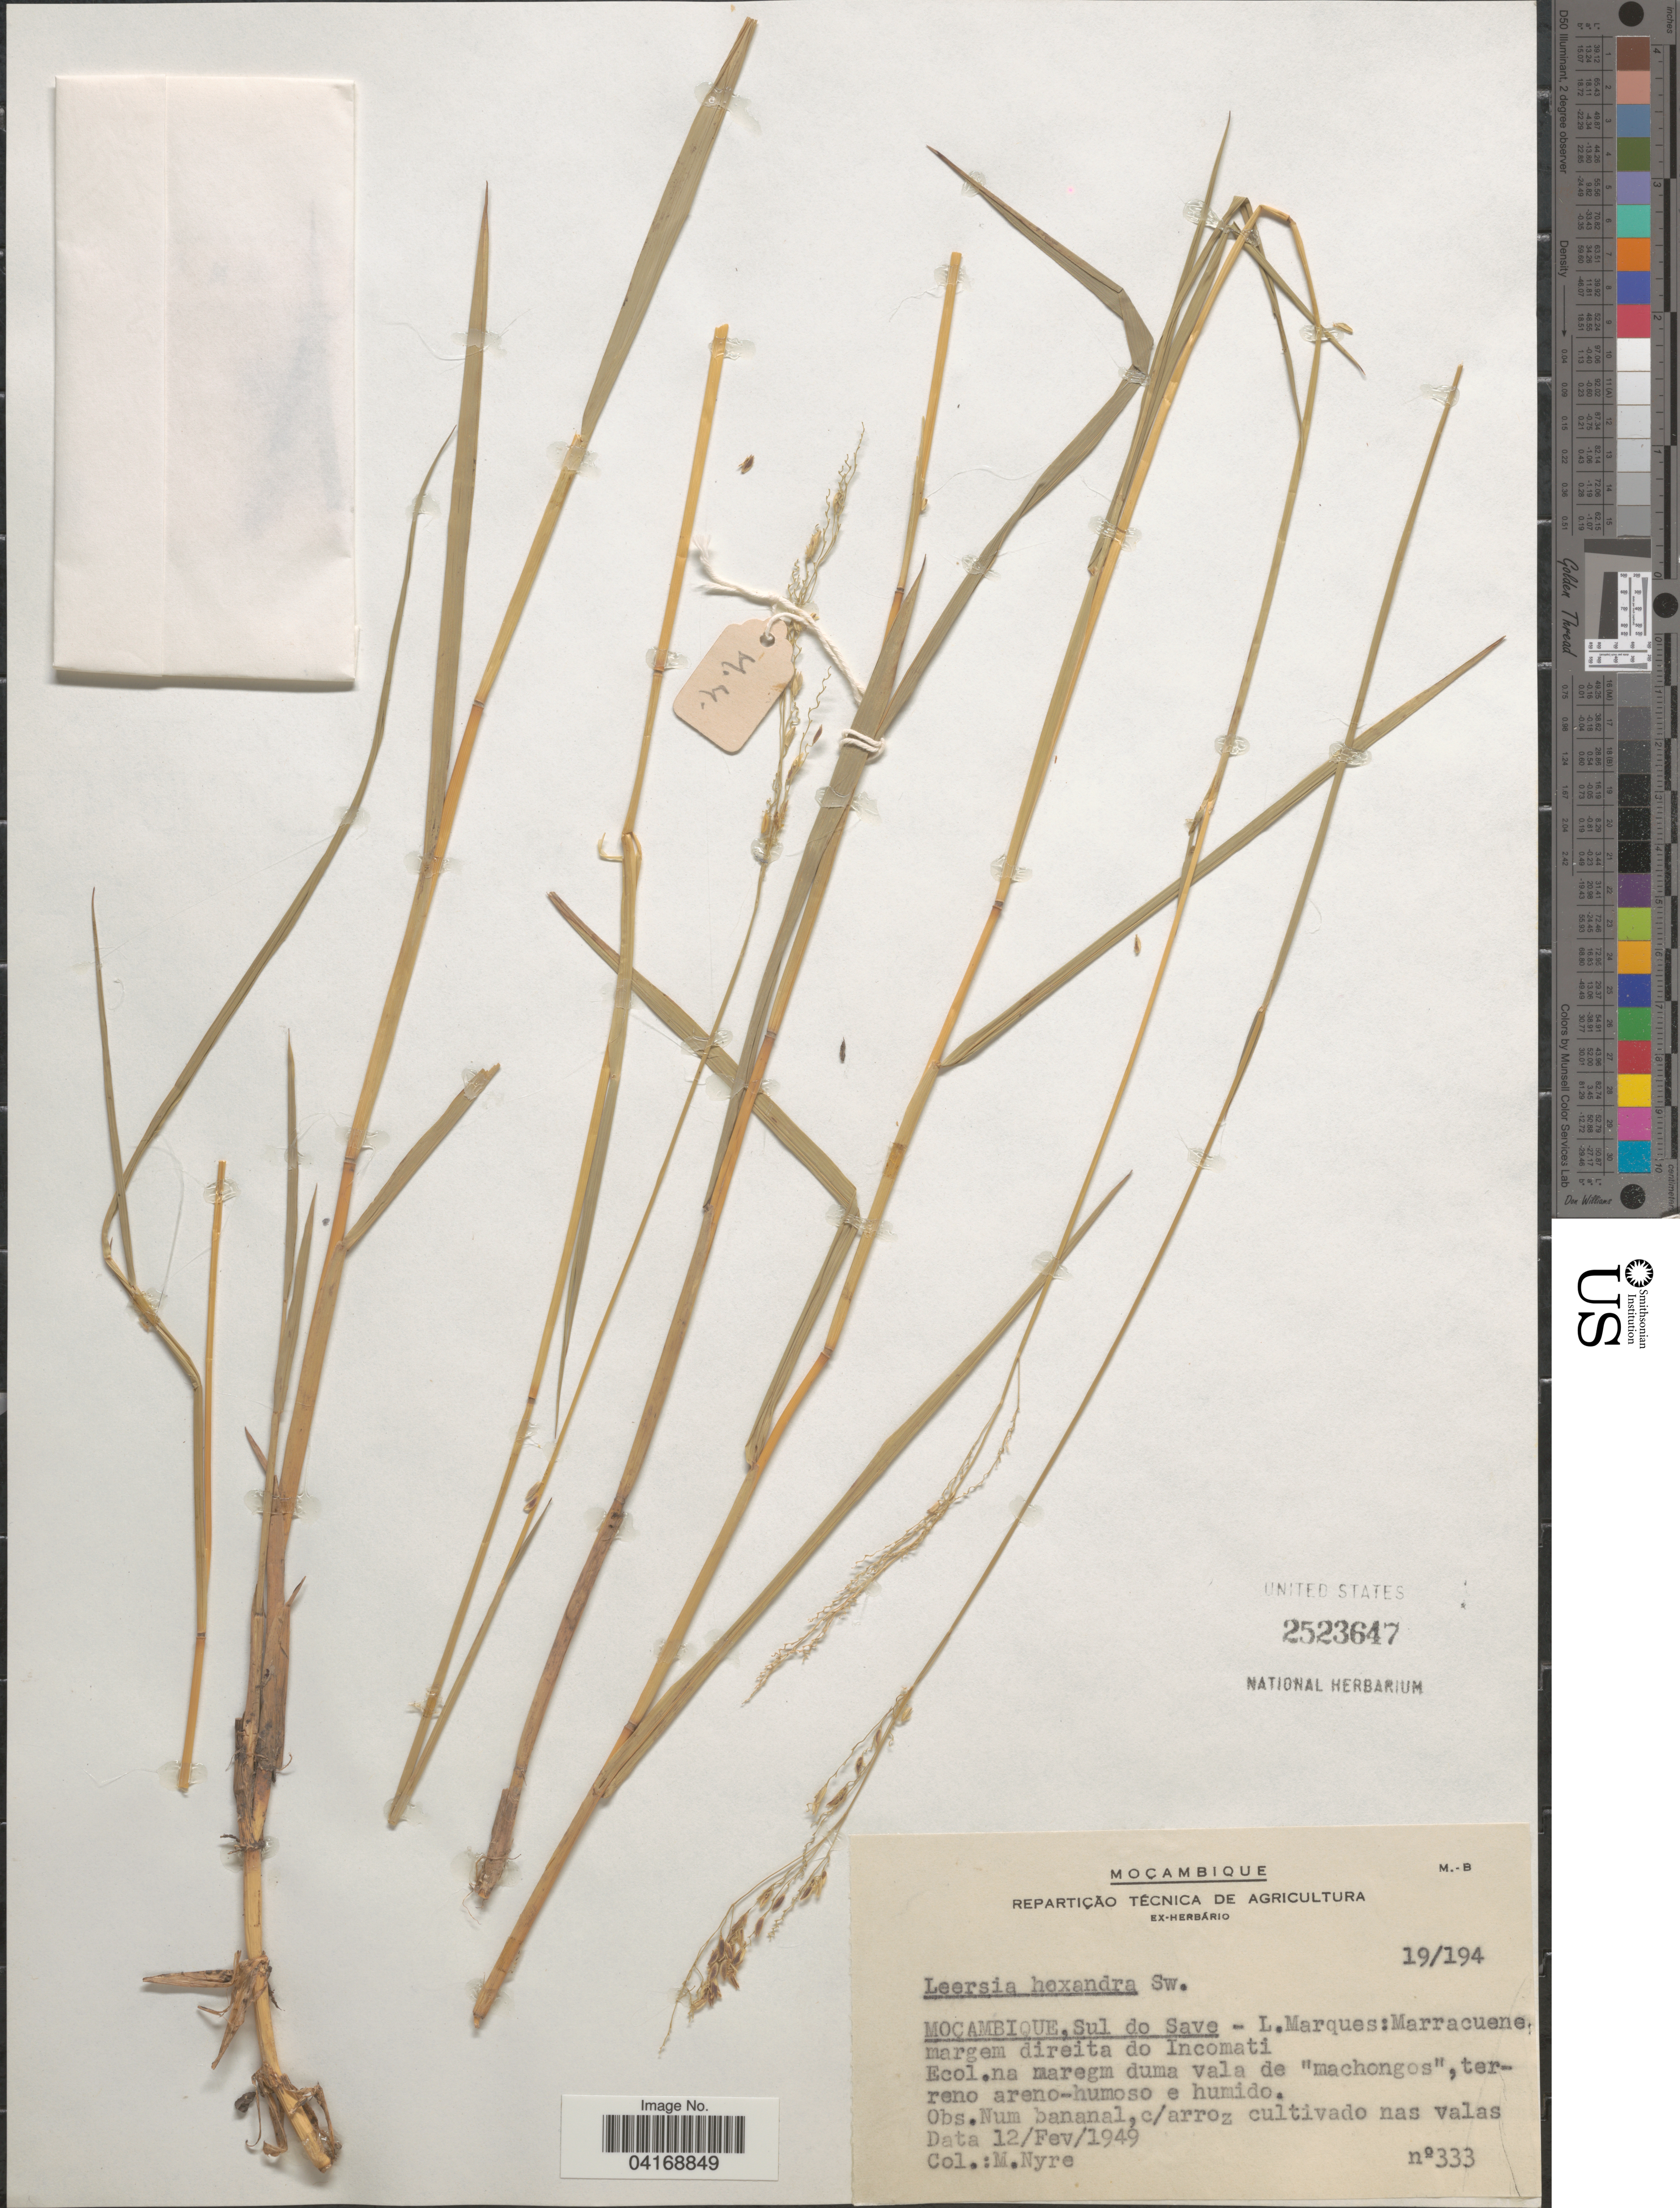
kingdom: Plantae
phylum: Tracheophyta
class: Liliopsida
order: Poales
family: Poaceae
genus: Leersia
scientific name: Leersia hexandra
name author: Sw.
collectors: M. Nyre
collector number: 333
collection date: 1949-02-12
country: Mozambique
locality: Sul do Save - L. Marques: Marracuene margem direita do Incomati.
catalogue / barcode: US 2523647